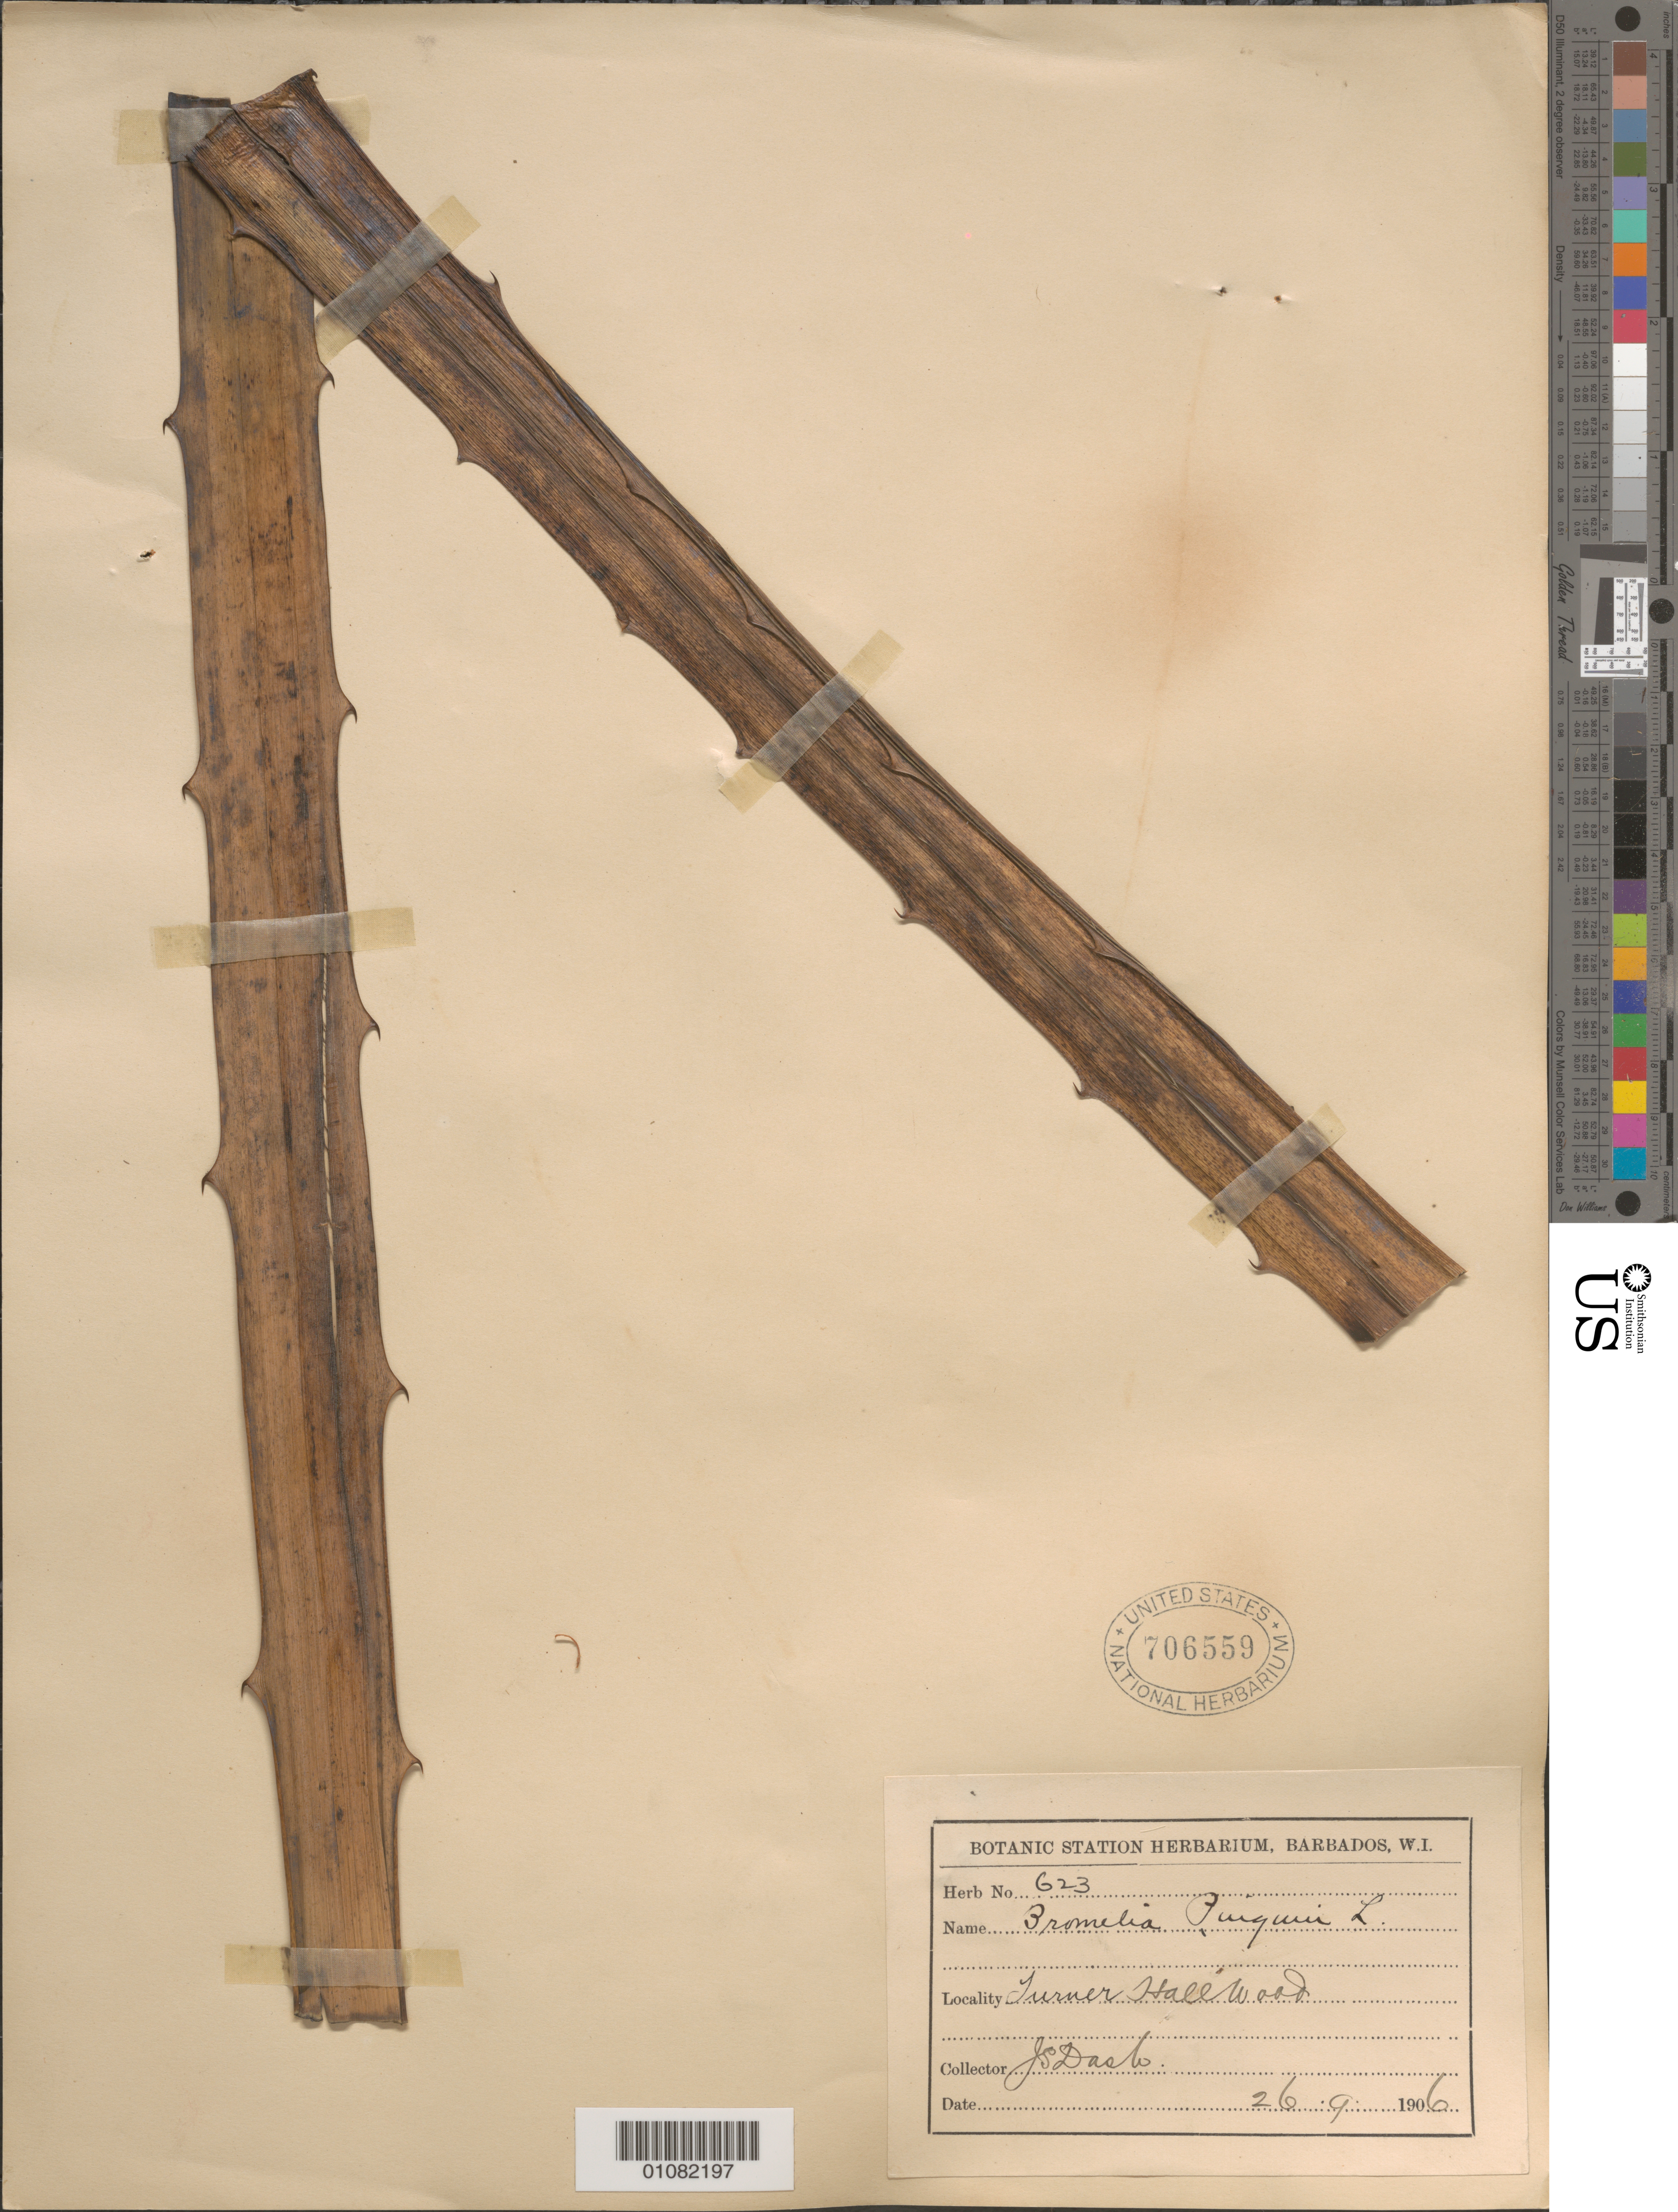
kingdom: Plantae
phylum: Tracheophyta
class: Liliopsida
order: Poales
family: Bromeliaceae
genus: Bromelia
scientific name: Bromelia pinguin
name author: L.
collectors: J. Dash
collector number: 623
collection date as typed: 26 Sep 1906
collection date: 1906-09-26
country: Barbados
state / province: Saint Andrew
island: Barbados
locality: Turner Hall Woods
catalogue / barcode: US 706559